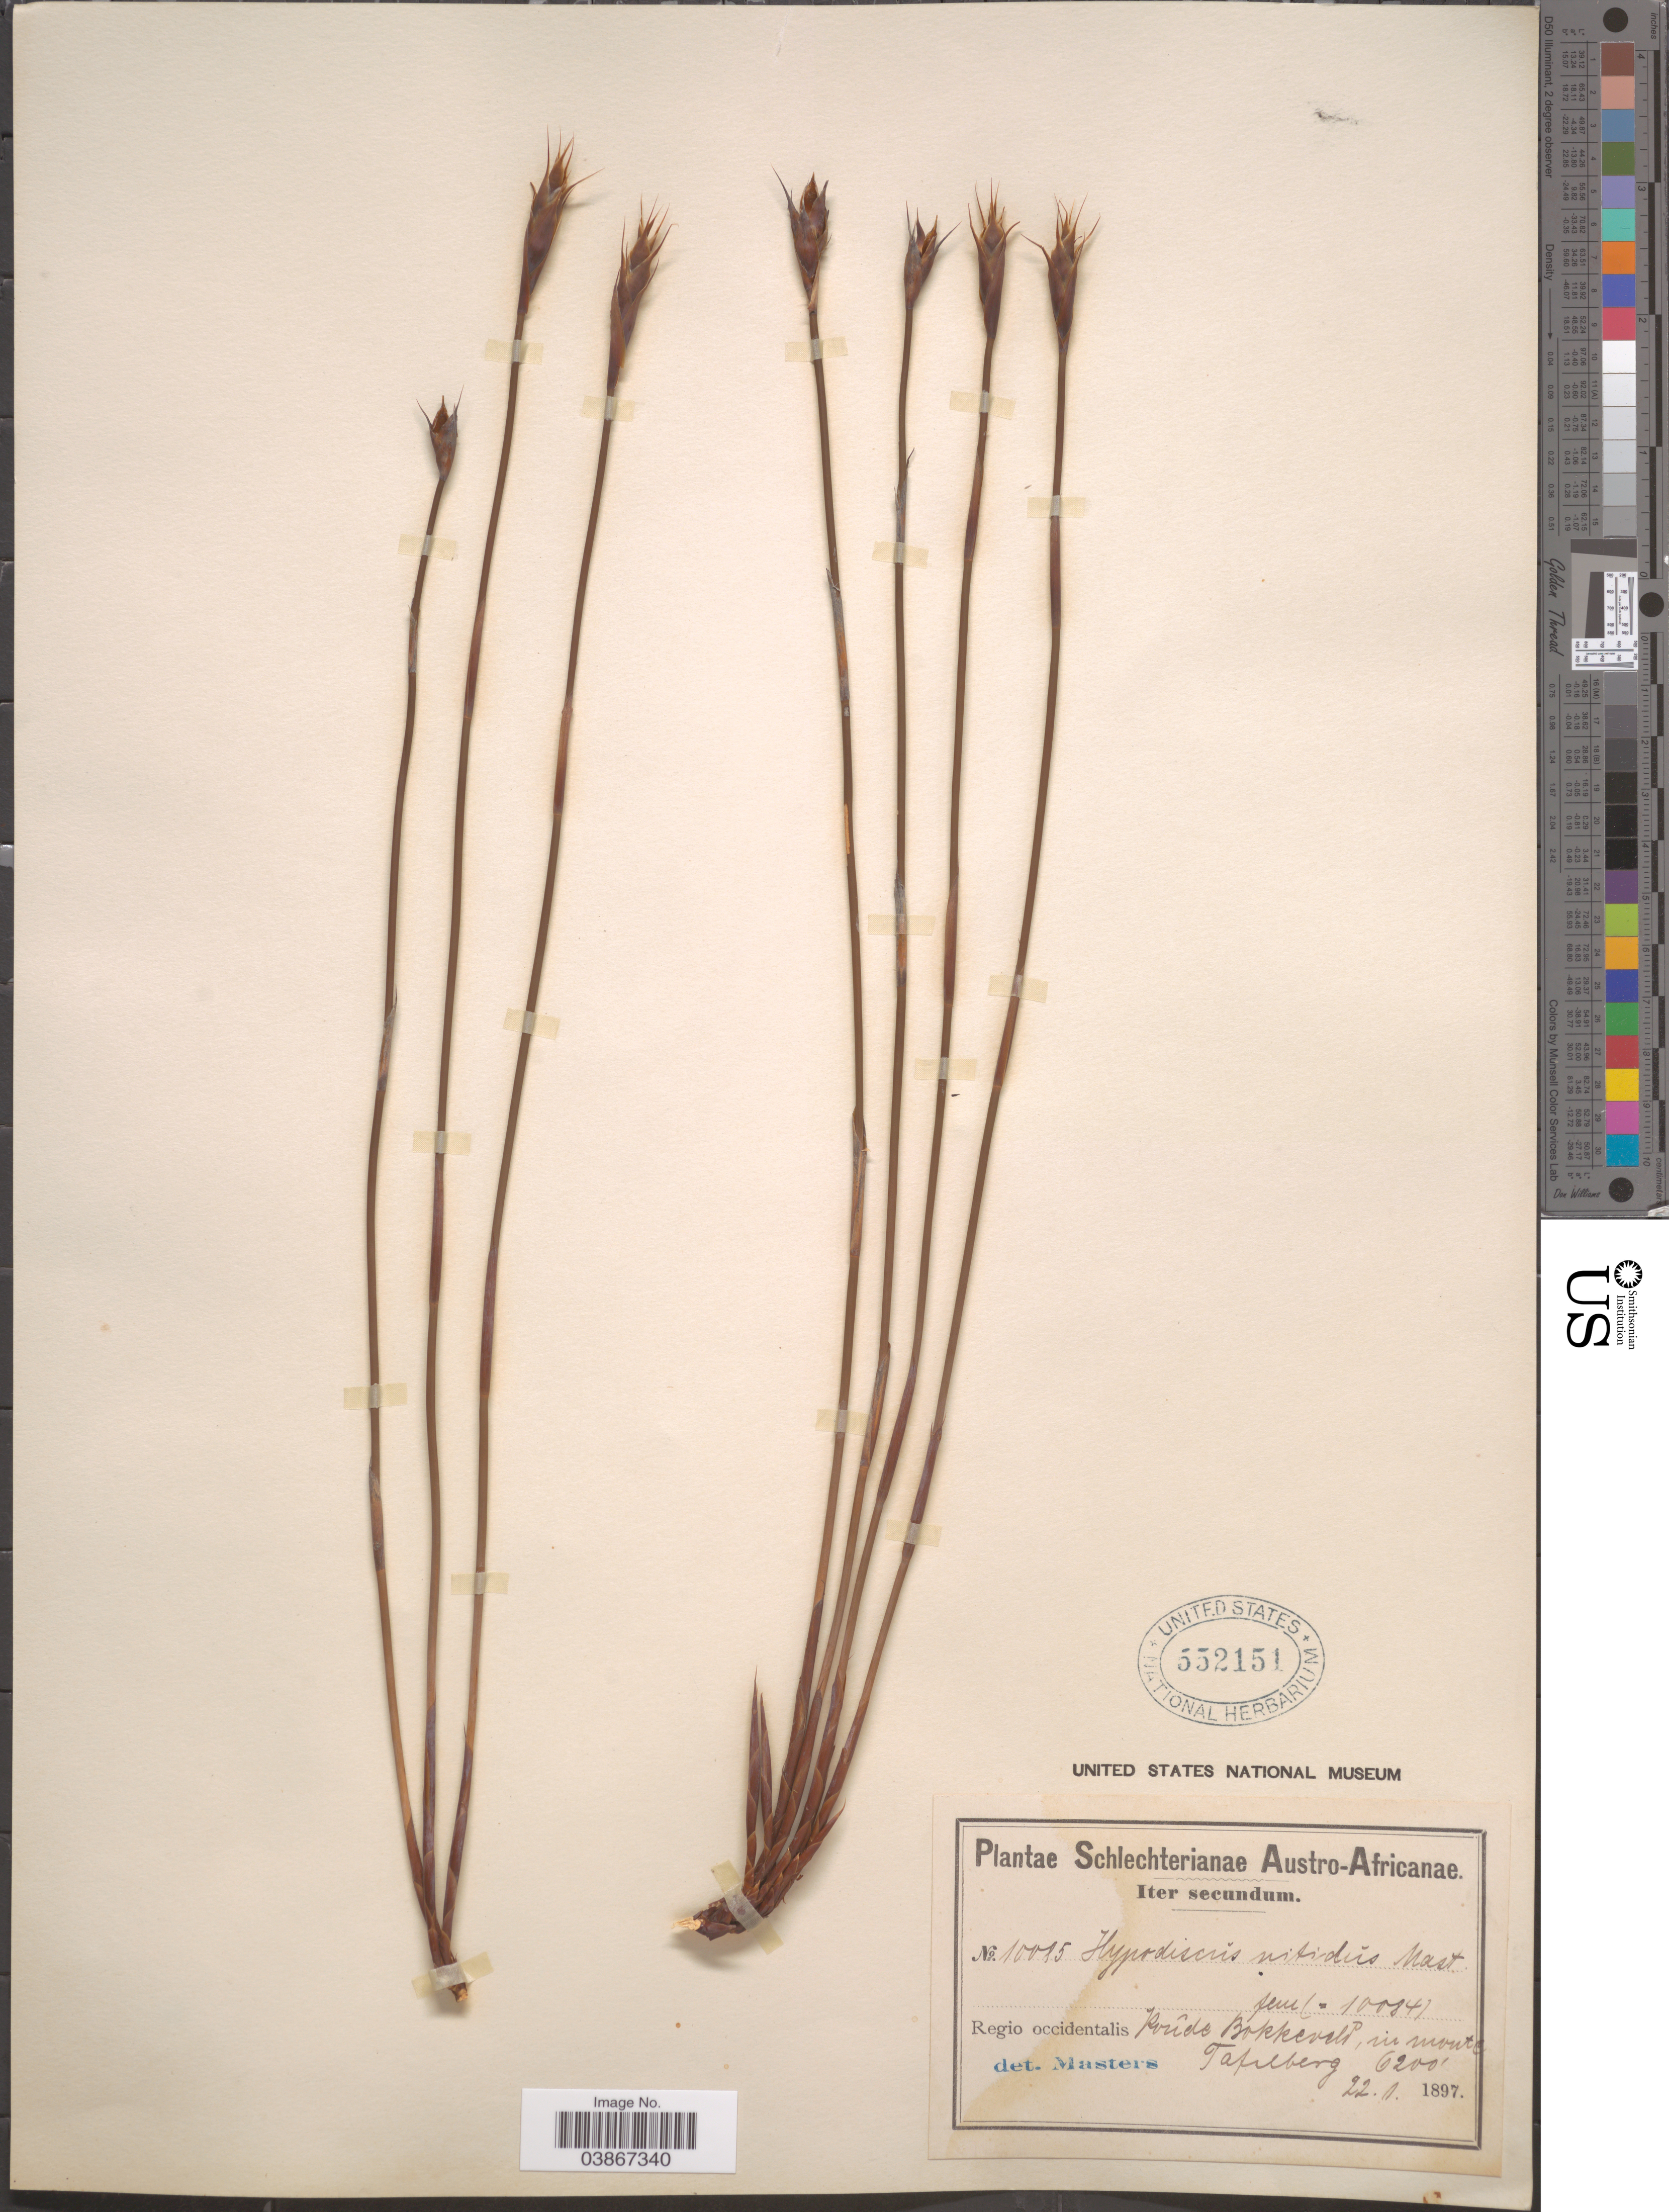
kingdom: Plantae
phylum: Tracheophyta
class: Liliopsida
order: Poales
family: Restionaceae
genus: Hypodiscus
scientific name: Hypodiscus nitidus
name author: Nees ex Mast.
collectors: Schlechter, --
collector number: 10085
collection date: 1897-01-22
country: South Africa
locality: Austro-Africanae. Regio occidentalis: Koude Bokkeveld, in montis Tafelberg.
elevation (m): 1890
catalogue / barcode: US 552151